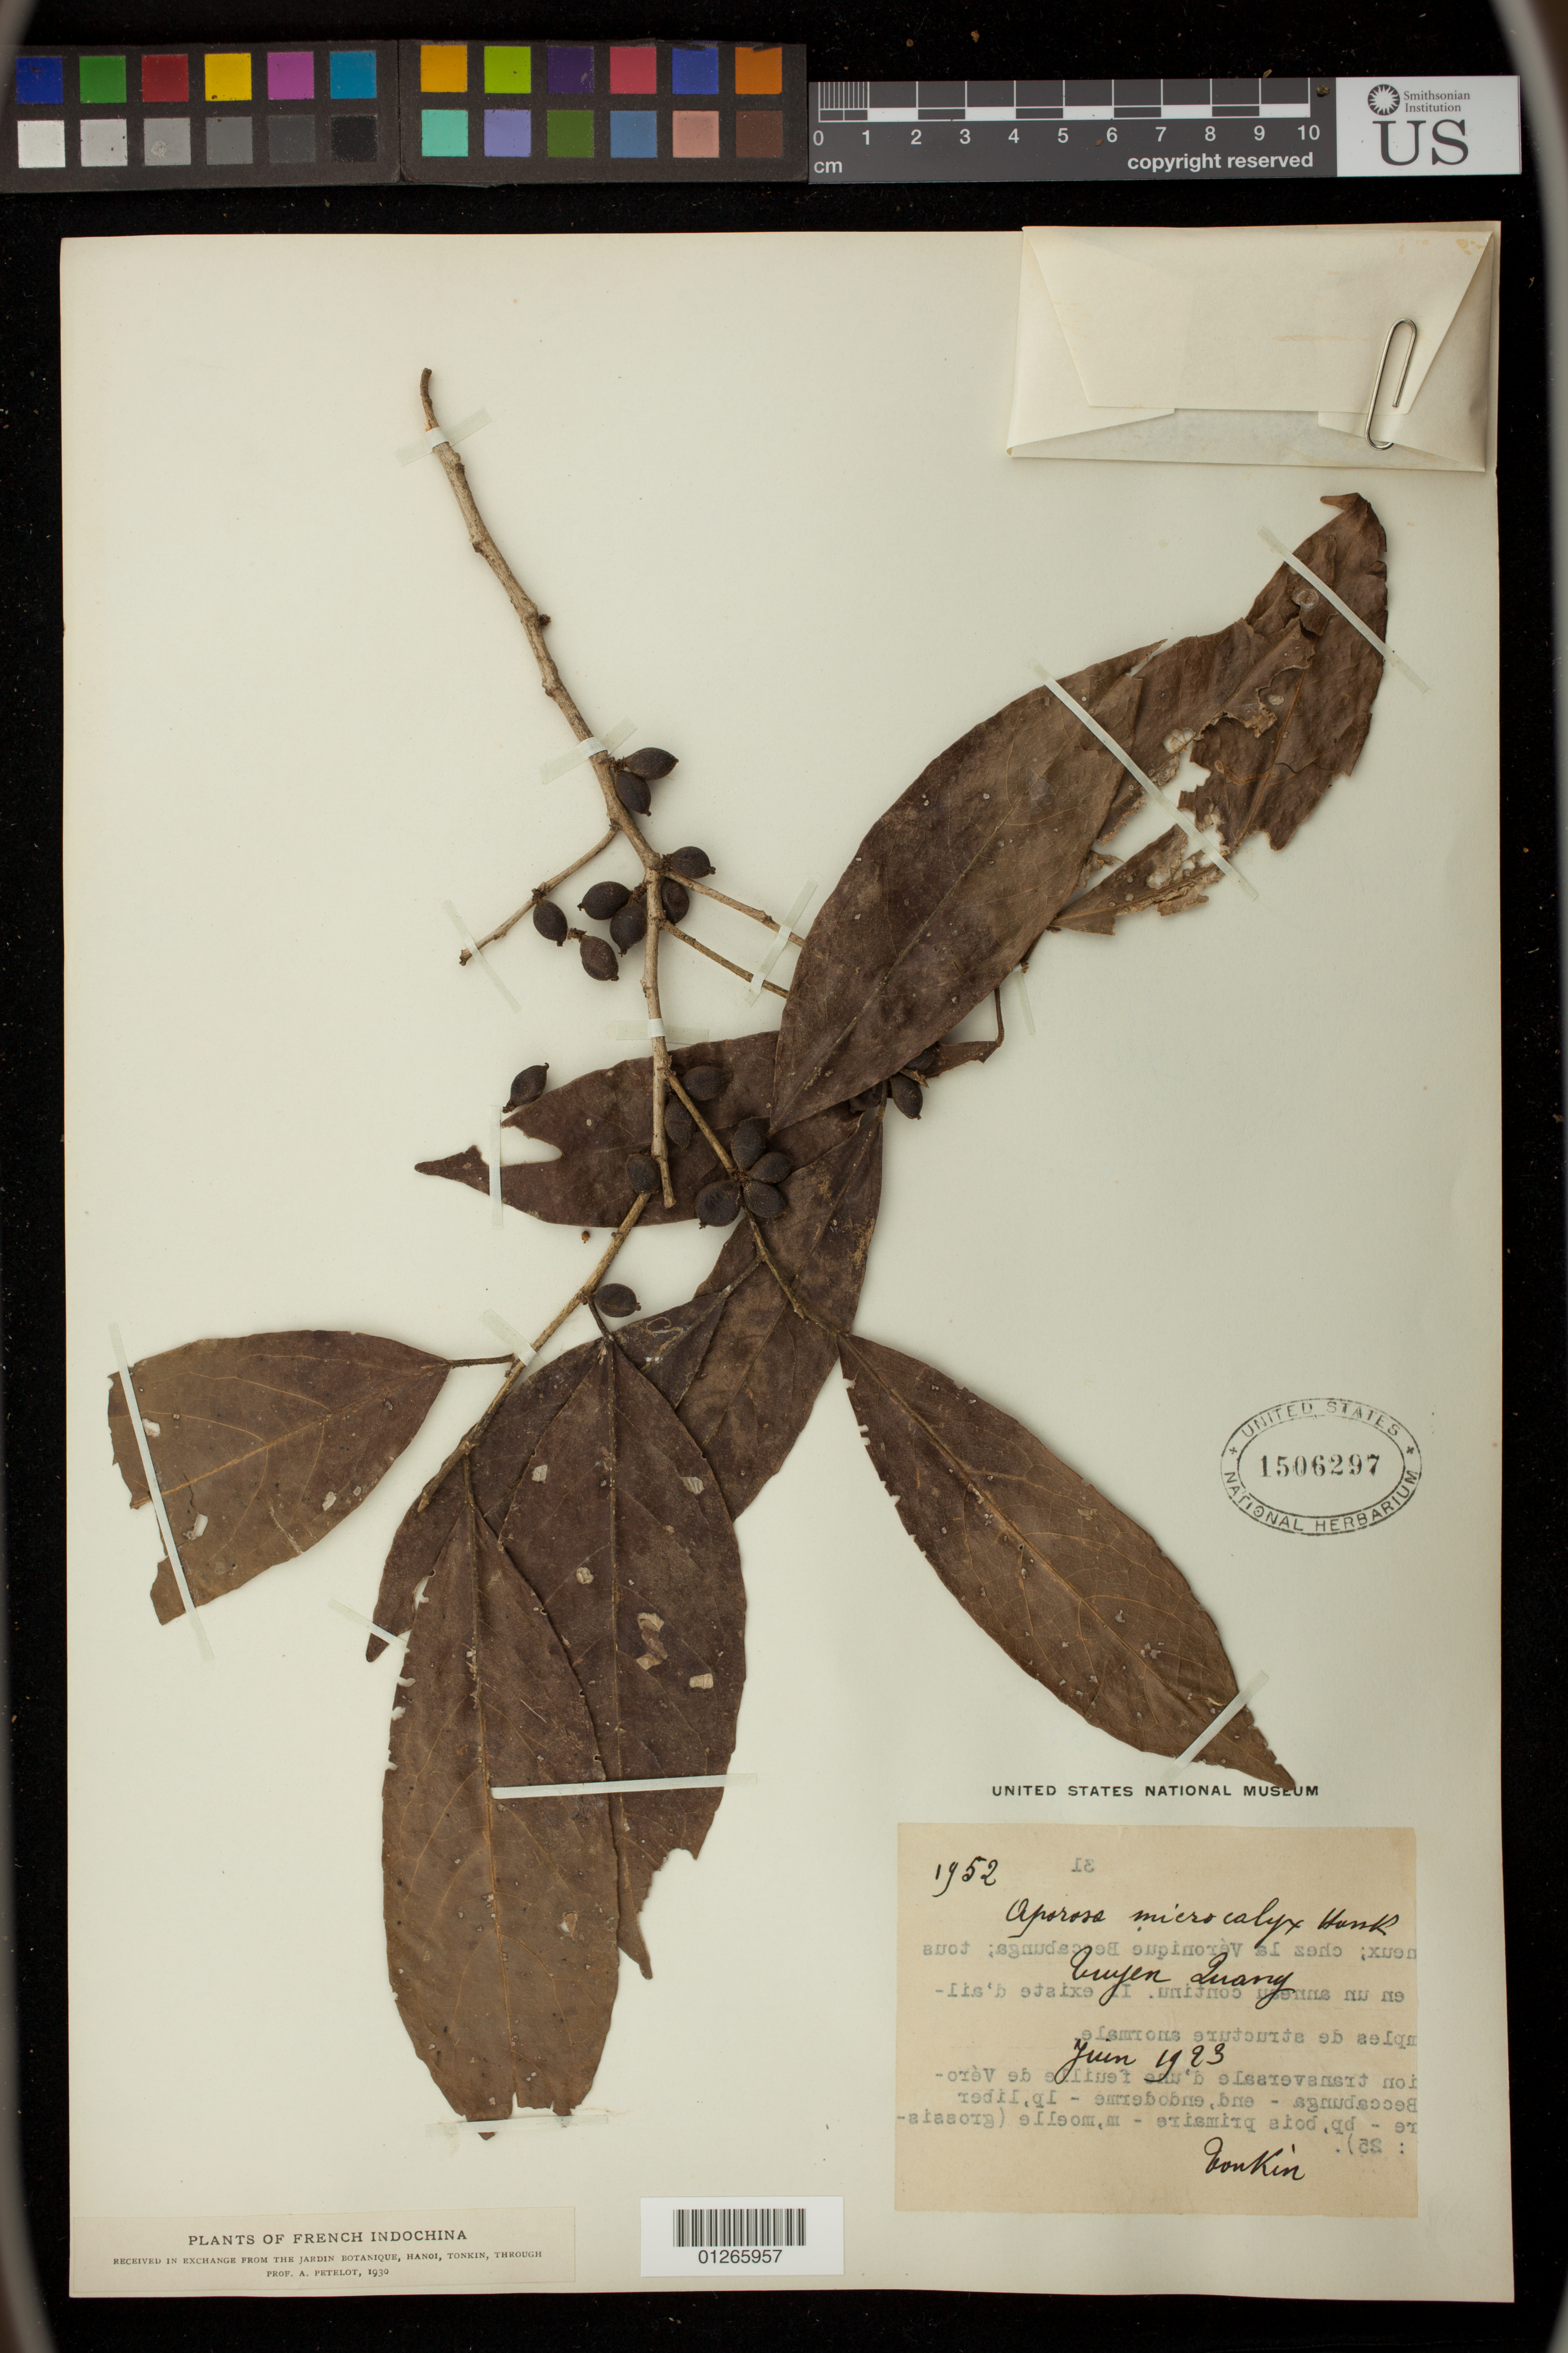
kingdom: Plantae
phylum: Tracheophyta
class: Magnoliopsida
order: Malpighiales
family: Phyllanthaceae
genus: Aporosa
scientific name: Aporosa octandra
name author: (Buch.-Ham. & D. Don) Vickery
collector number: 1952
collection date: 1923-06-01/1923-06-30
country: Vietnam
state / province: Tuyên Quang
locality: Tuyen Quang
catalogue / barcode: US 1506297